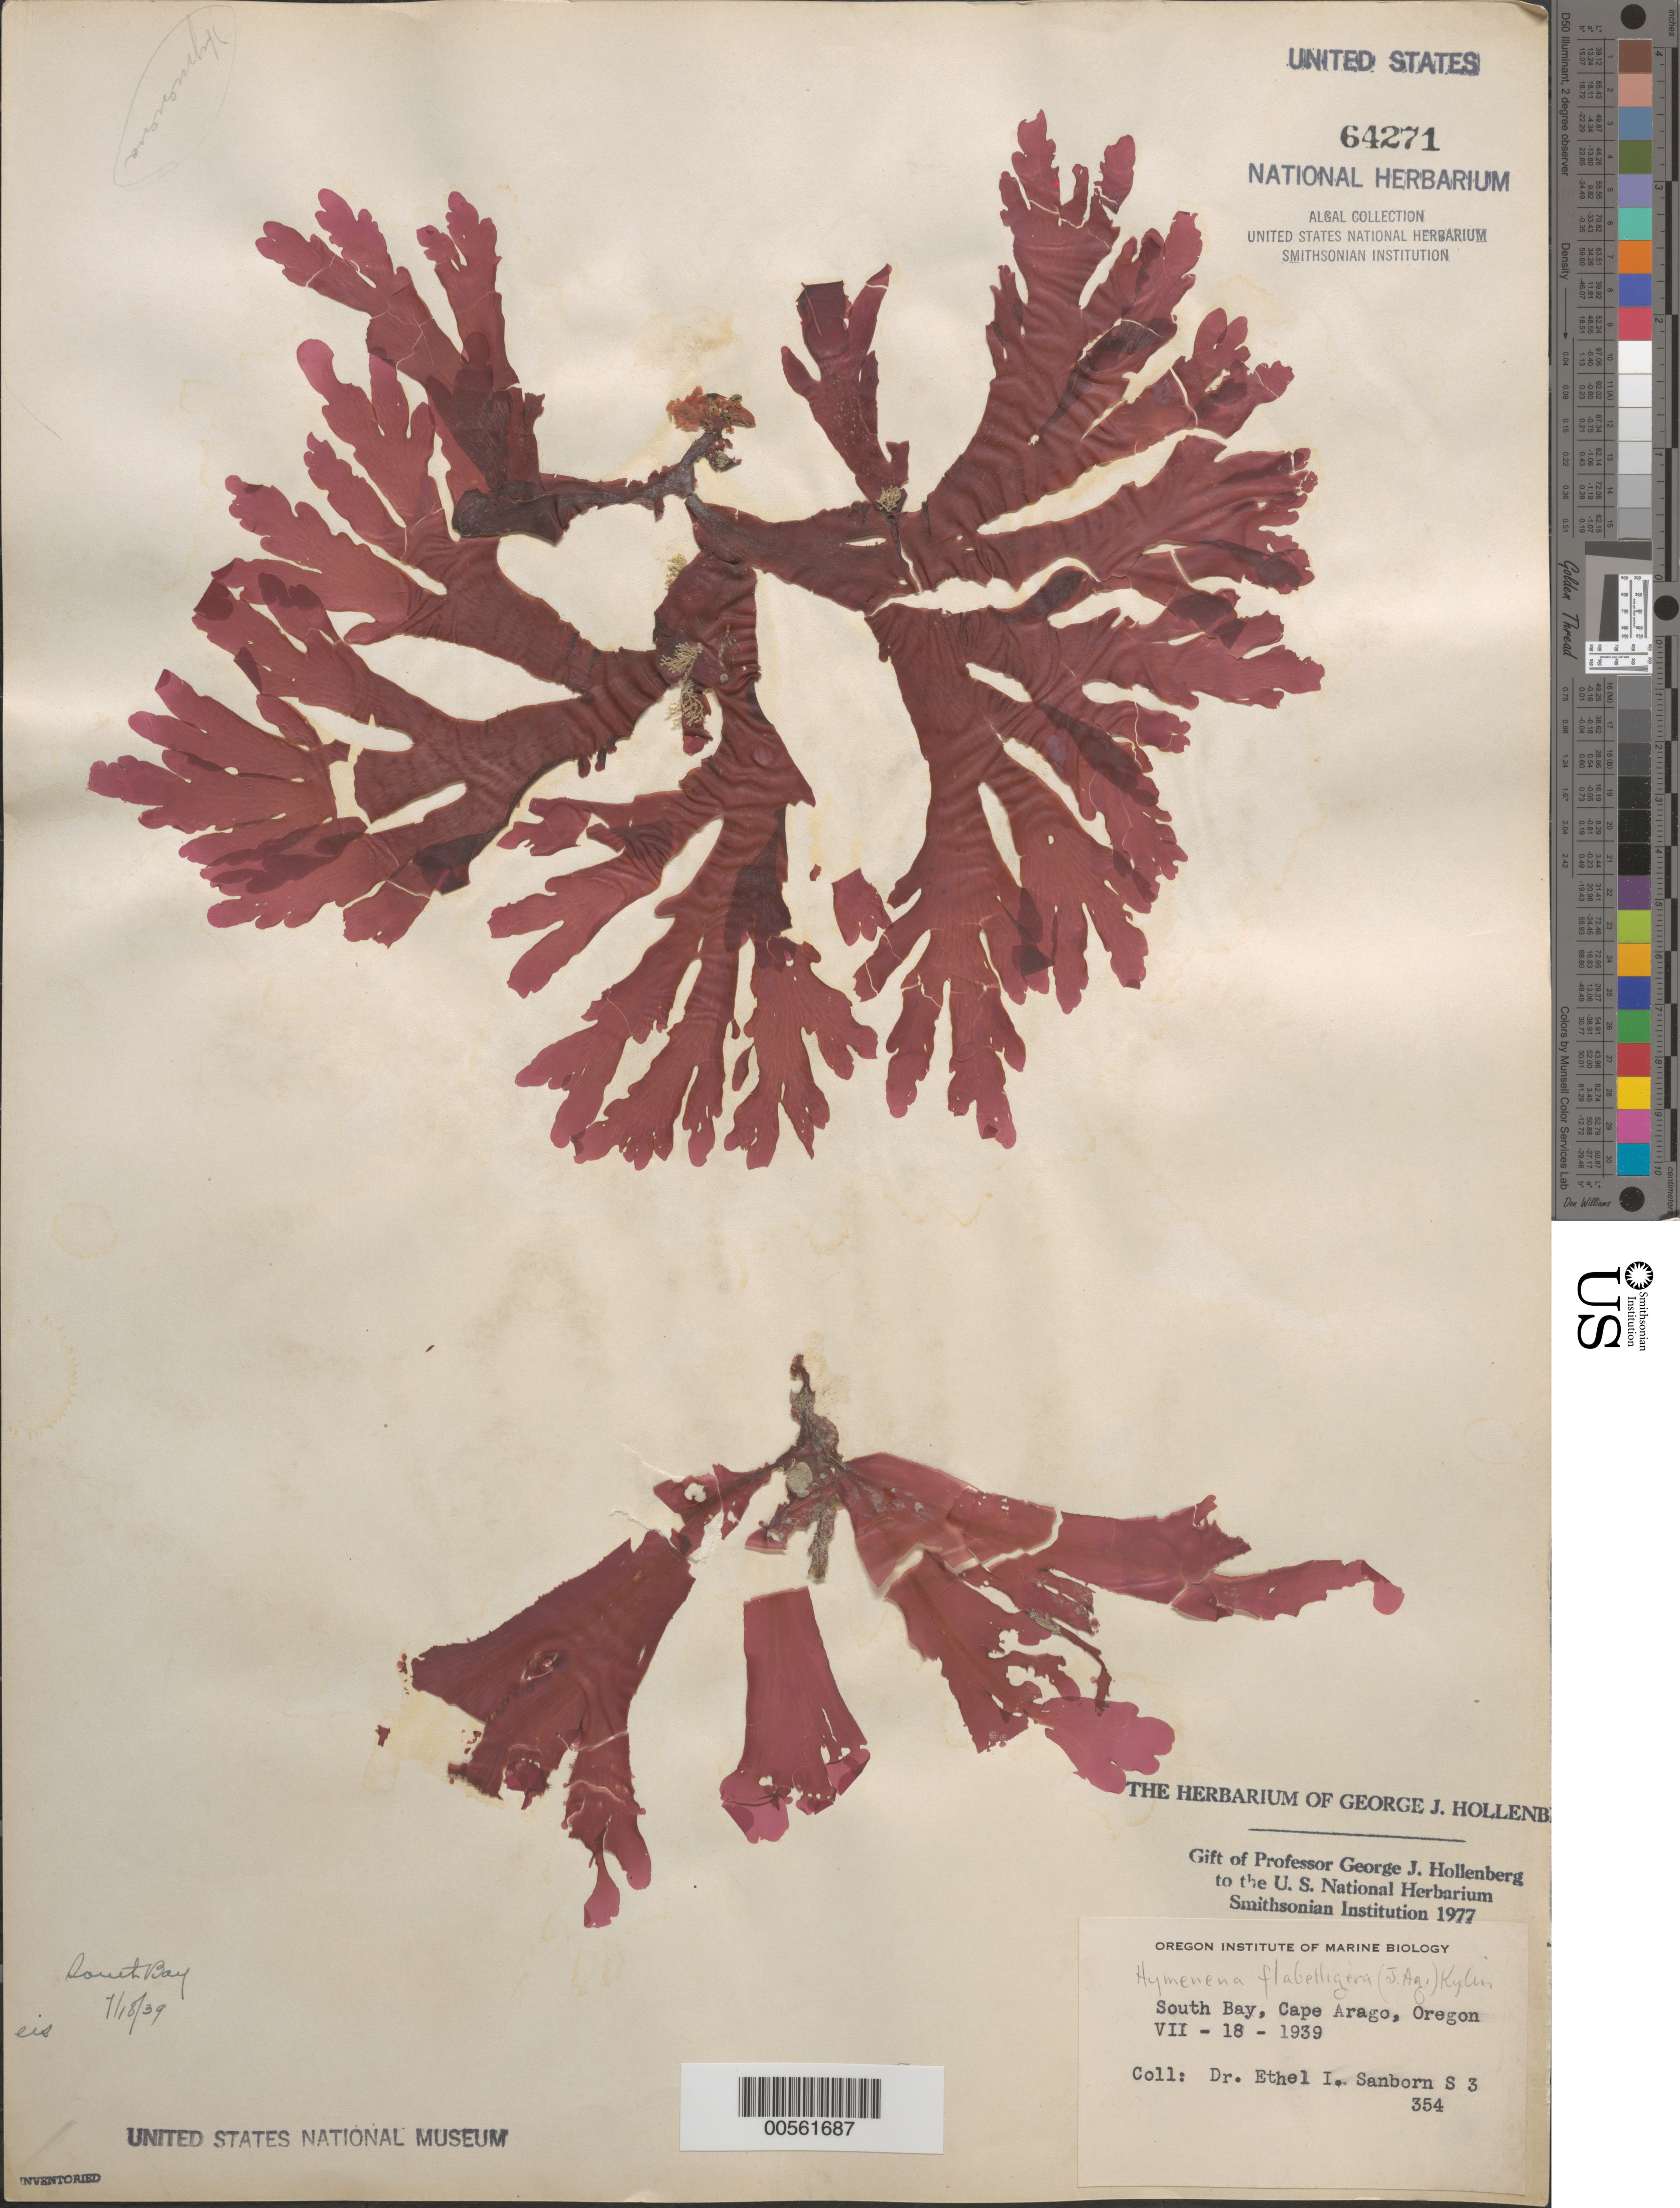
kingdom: Plantae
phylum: Rhodophyta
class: Florideophyceae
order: Ceramiales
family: Delesseriaceae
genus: Hymenena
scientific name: Hymenena flabelligera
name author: (J. Agardh) Kylin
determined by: Hollenberg, George J.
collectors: E. Sanborn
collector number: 354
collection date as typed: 18 Jun 1939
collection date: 1939-06-18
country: United States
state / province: Oregon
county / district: Coos County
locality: South Bay, Cape Arago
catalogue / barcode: US 64271